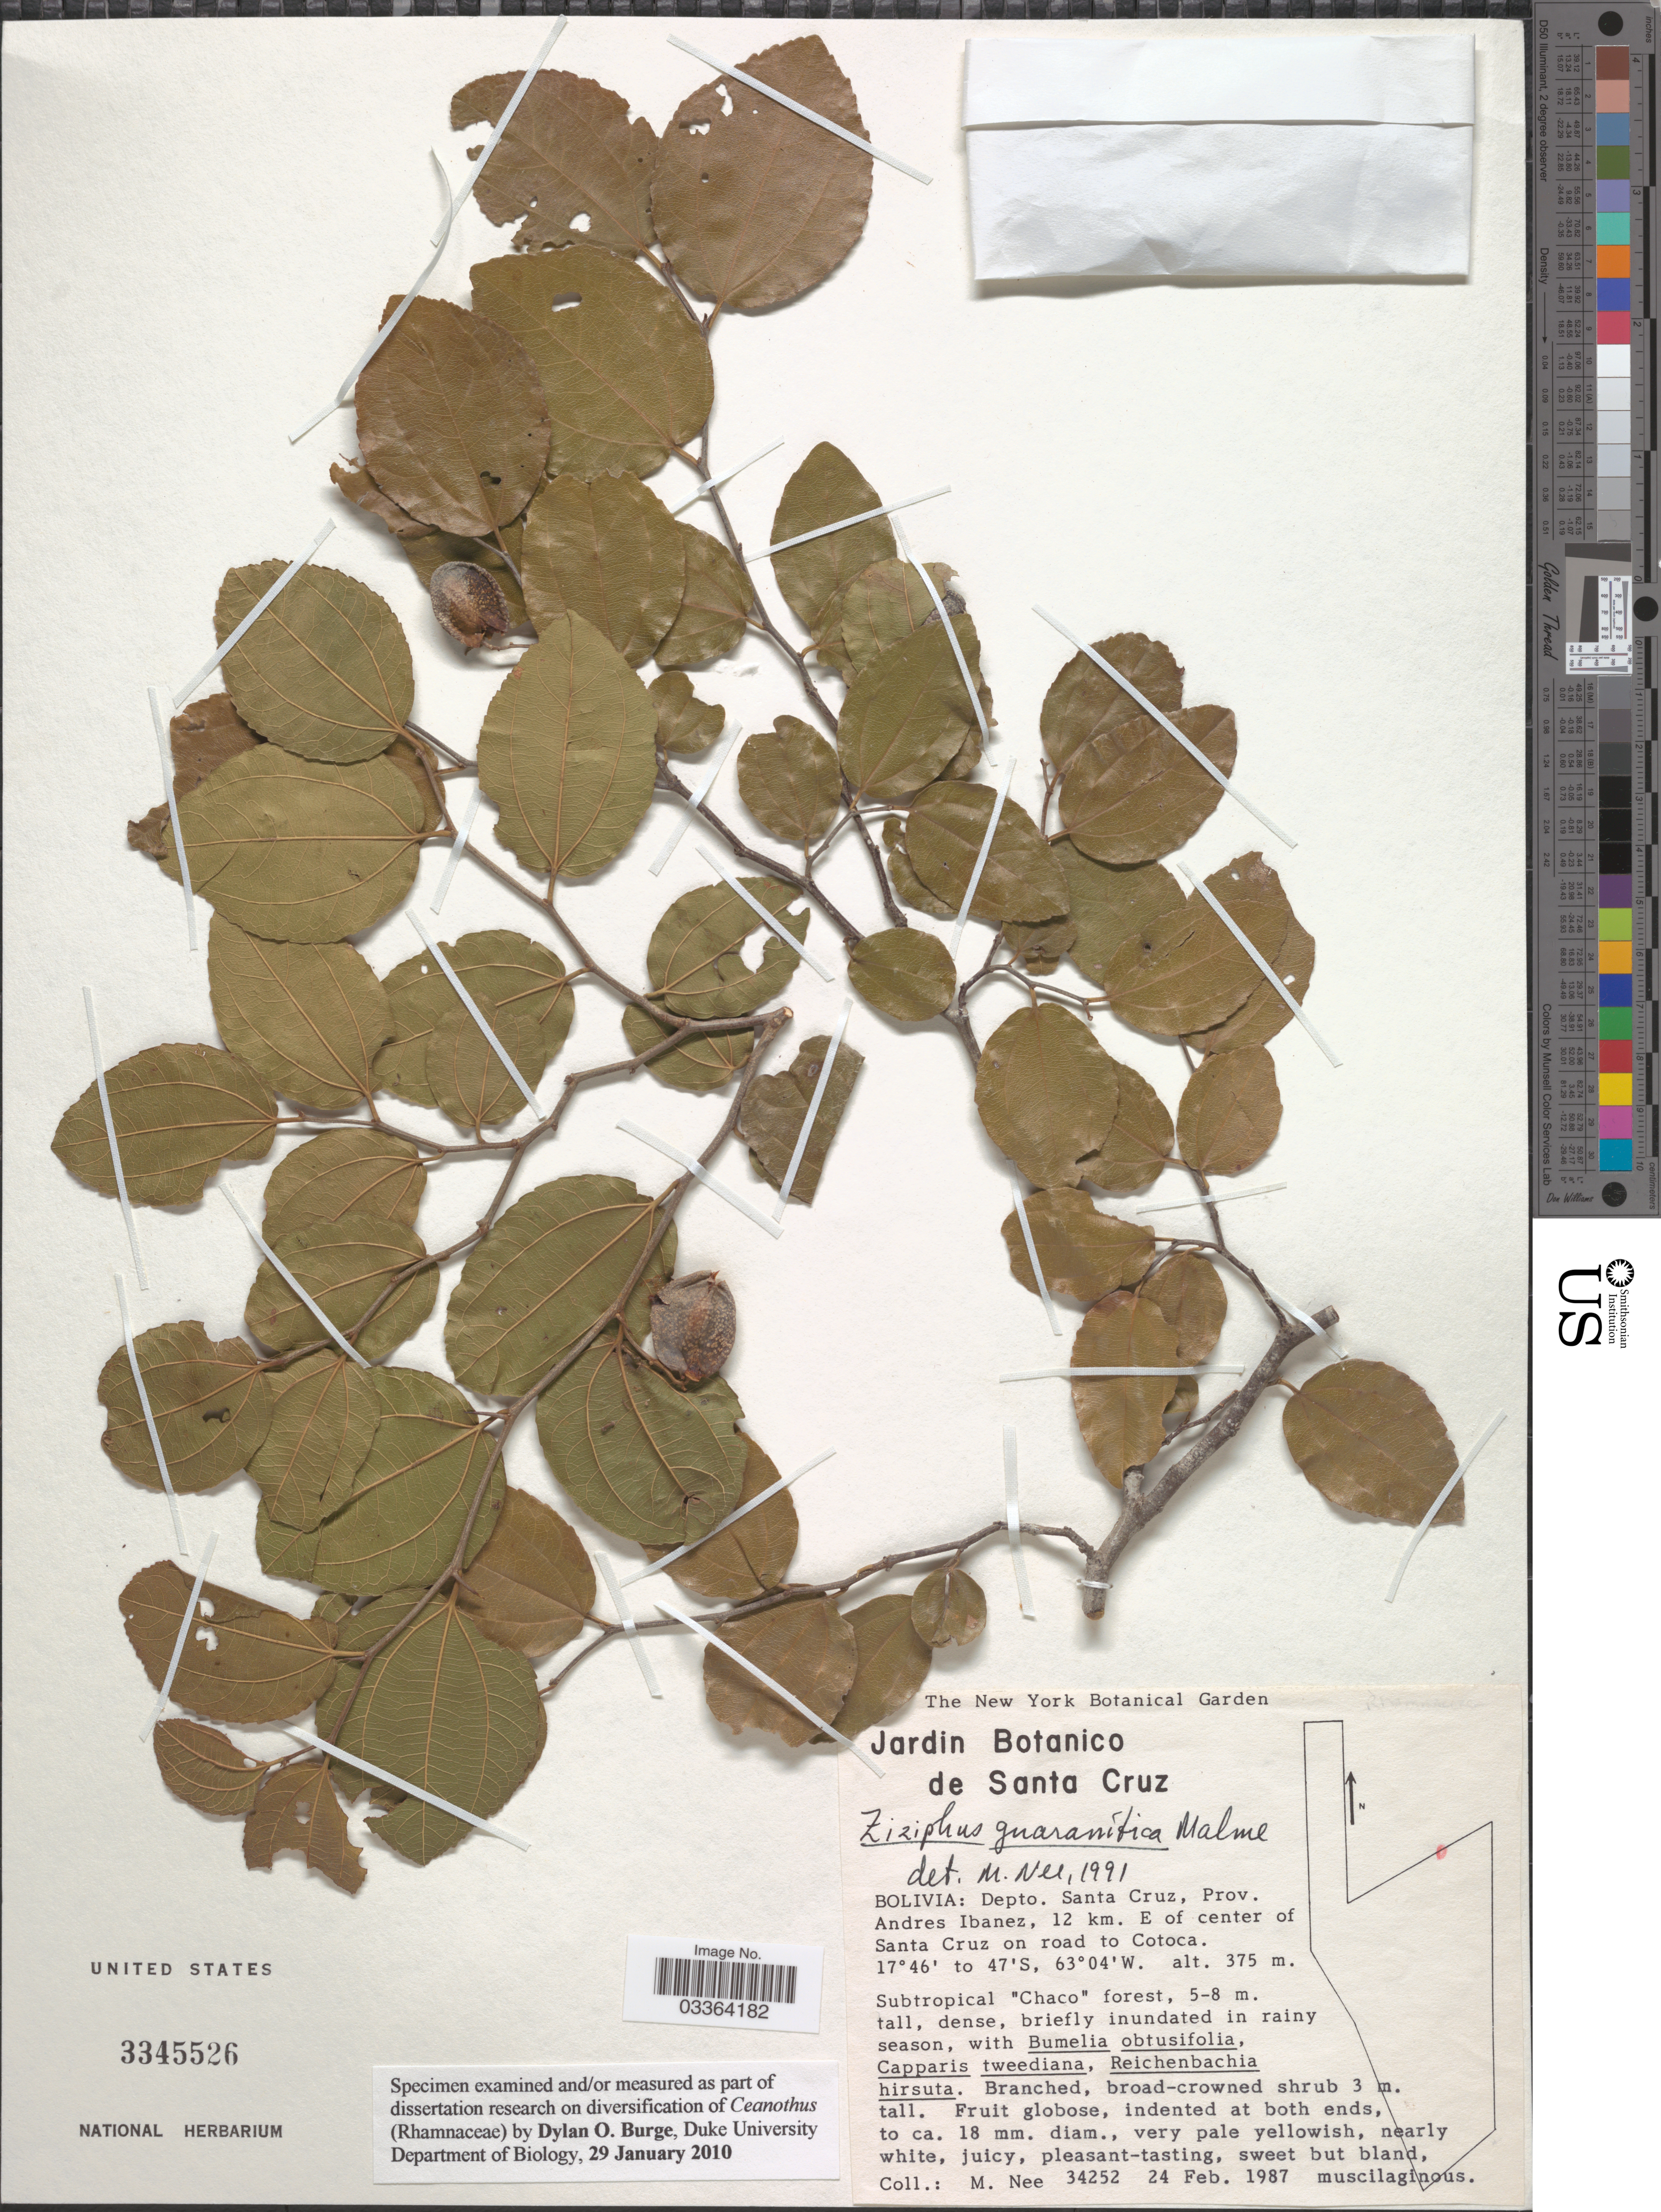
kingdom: Plantae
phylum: Tracheophyta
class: Magnoliopsida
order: Rosales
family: Rhamnaceae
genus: Ziziphus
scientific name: Ziziphus guaranitica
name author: Malme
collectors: M. Nee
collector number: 34252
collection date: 1987-02-24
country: Bolivia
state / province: Santa Cruz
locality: Depto. Santa Cruz, Prov. Andres Ibanez, 12 km. E of center of Santa Cruz on road to Cotoca.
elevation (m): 375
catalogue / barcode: US 3345526